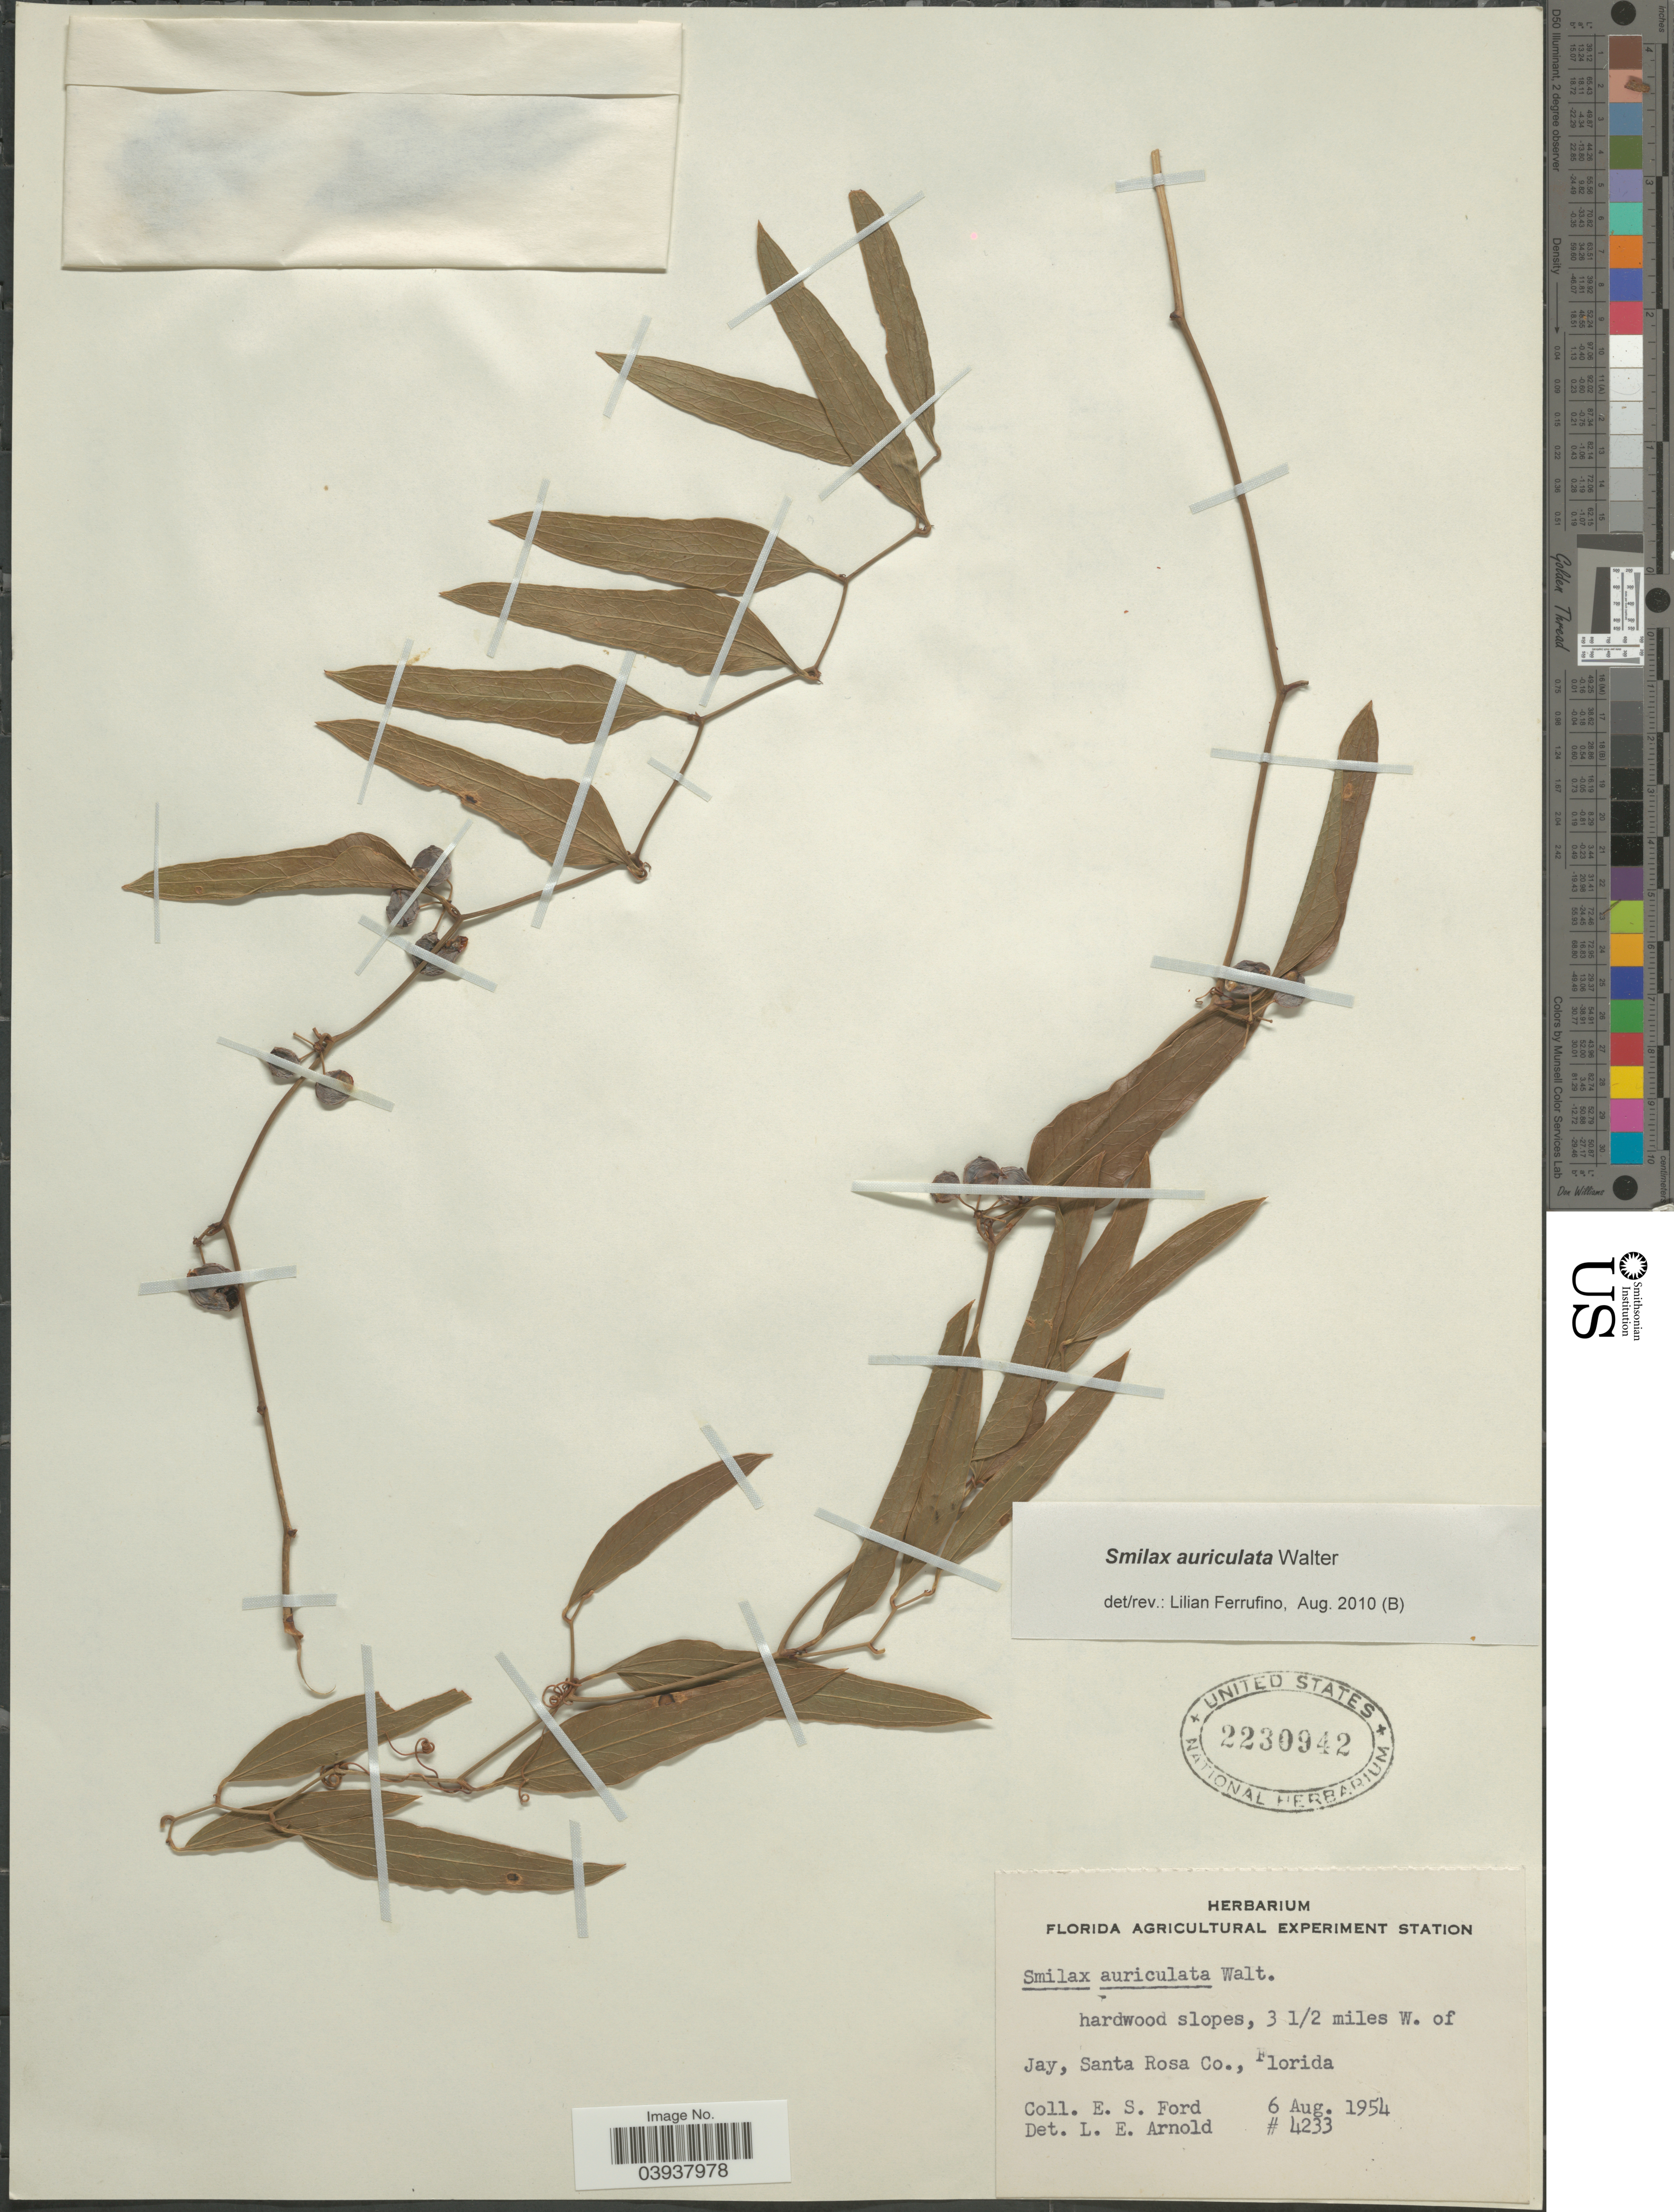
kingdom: Plantae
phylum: Tracheophyta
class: Liliopsida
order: Liliales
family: Smilacaceae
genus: Smilax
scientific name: Smilax auriculata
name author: Walter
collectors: E. Ford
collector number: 4233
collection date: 1954-08-06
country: United States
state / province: Florida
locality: Hardwood slopes, 3½ miles W. of Jay, Santa Rosa Co.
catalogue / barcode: US 2230942